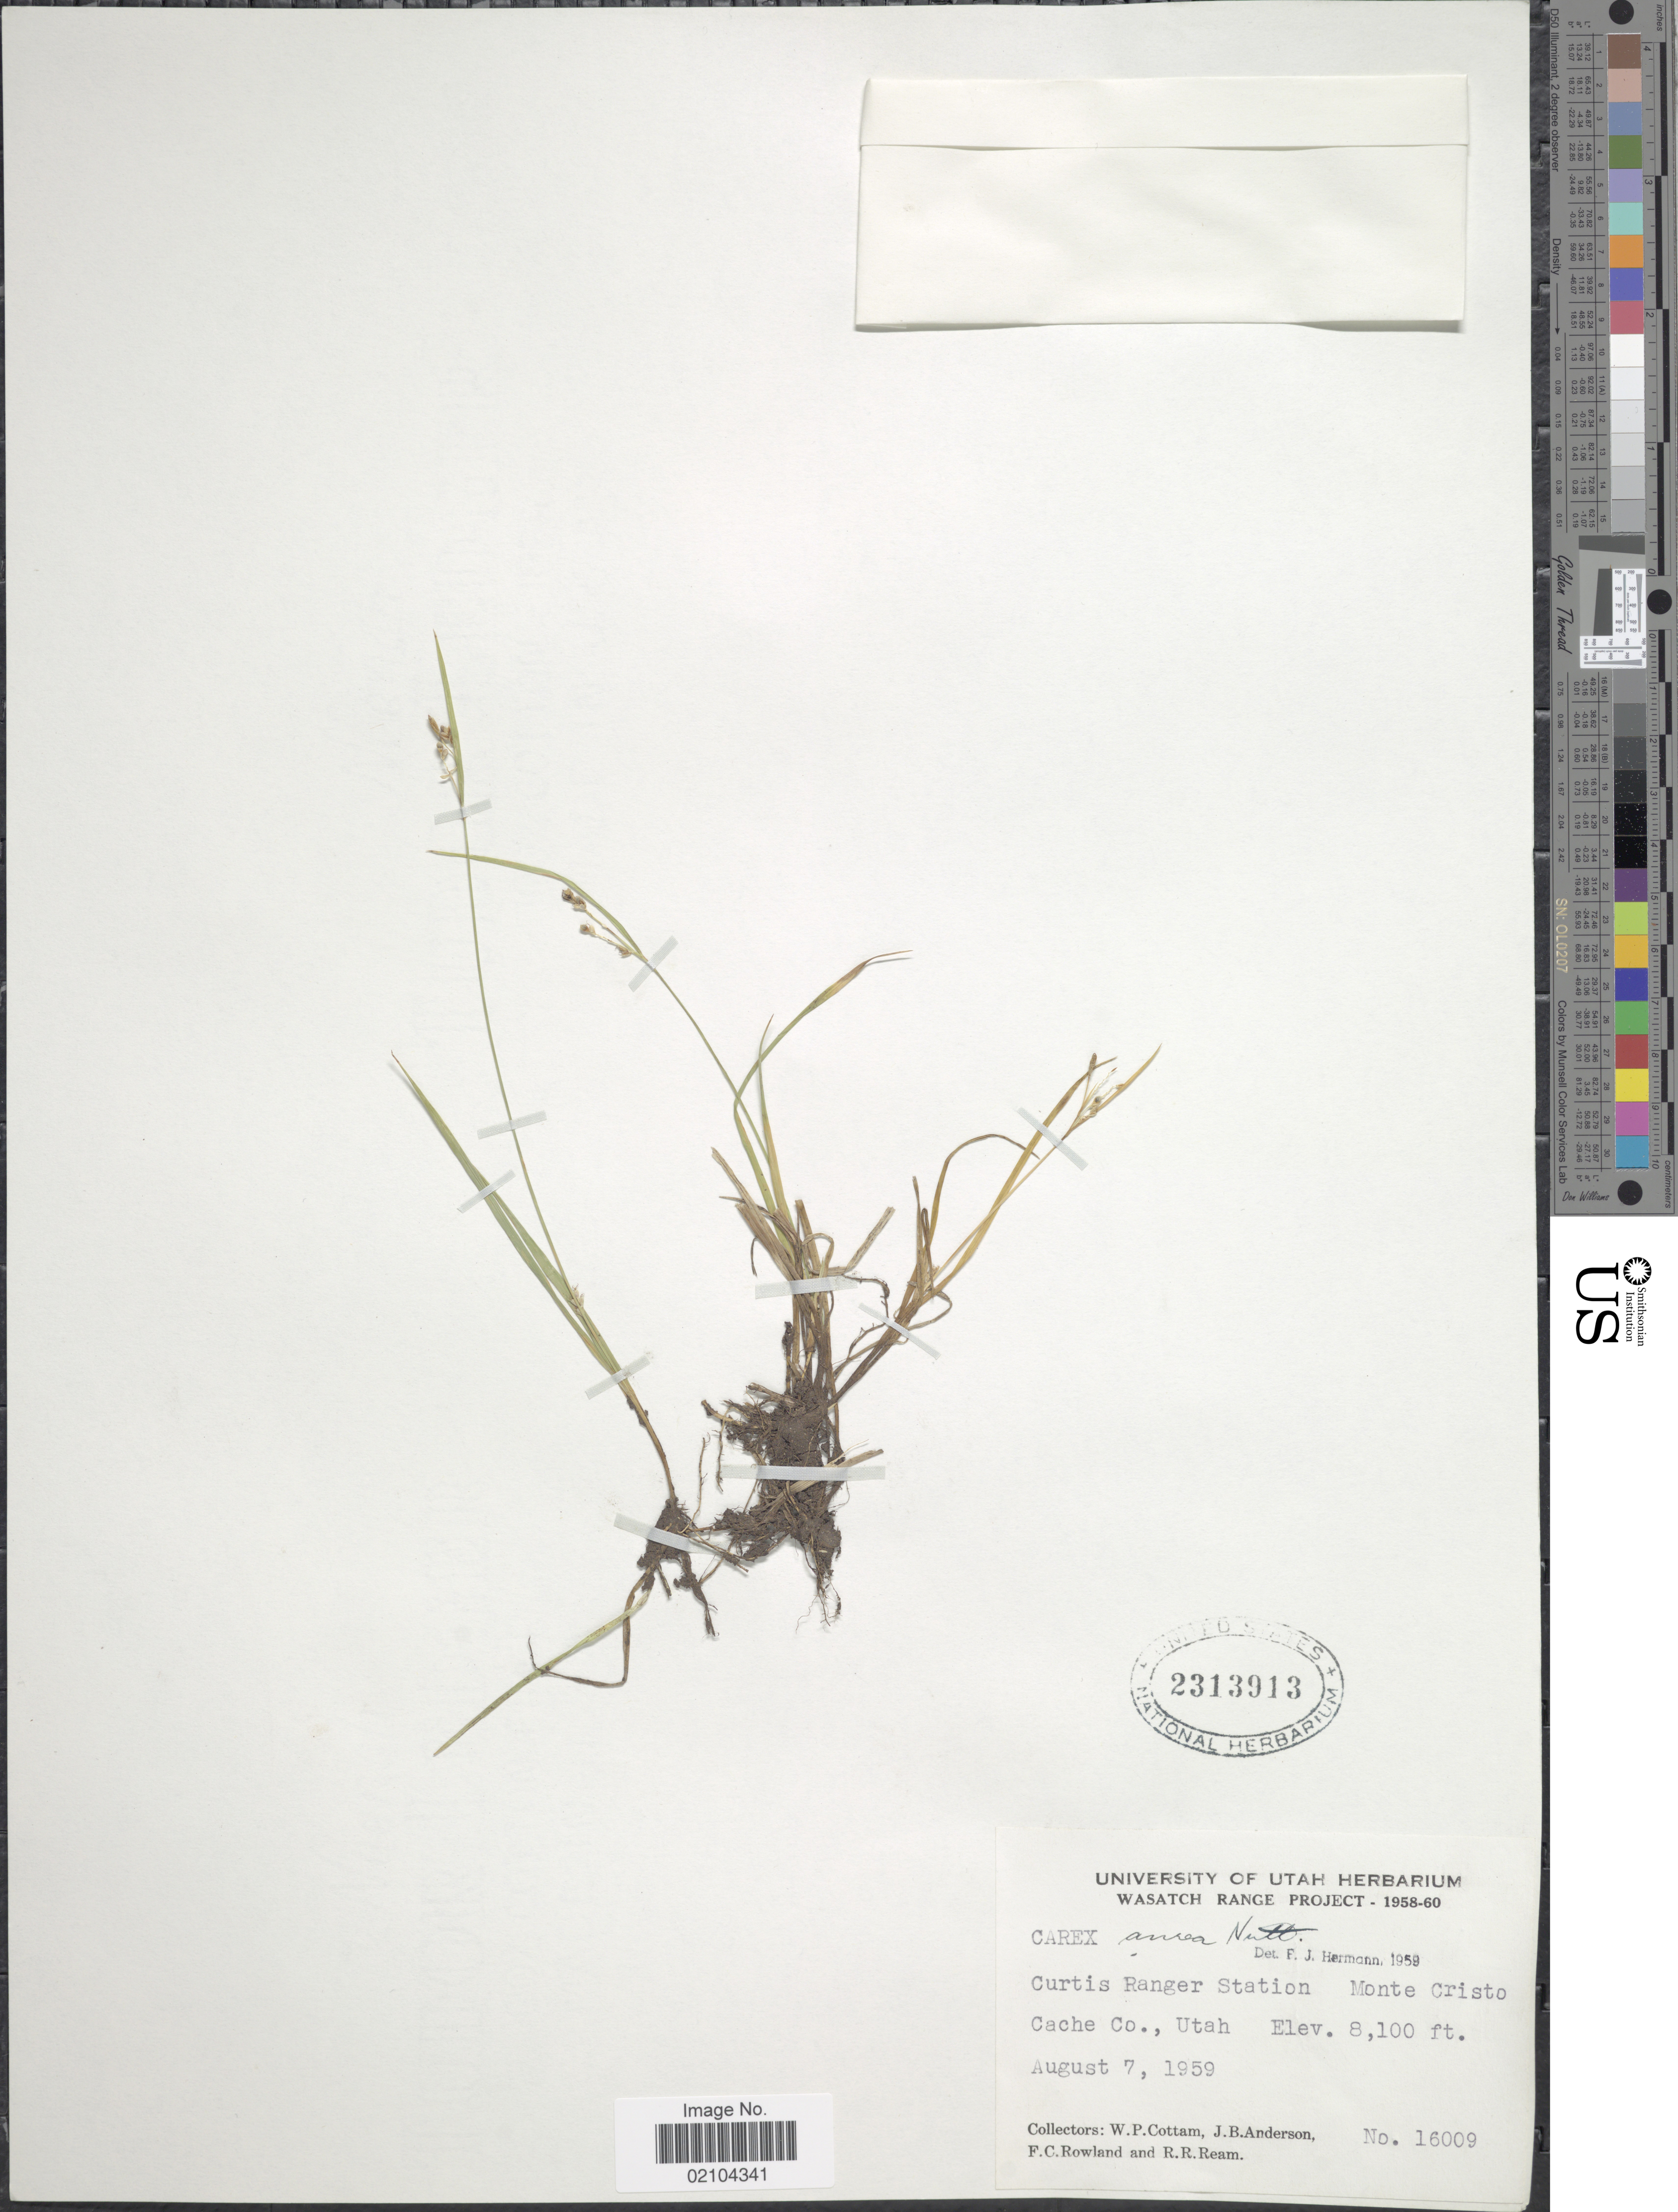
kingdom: Plantae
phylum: Tracheophyta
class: Liliopsida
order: Poales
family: Cyperaceae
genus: Carex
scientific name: Carex aurea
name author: Nutt.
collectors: W. Cottam, J. B. Anderson, F. Rowland & R. Ream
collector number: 16009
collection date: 1959-08-07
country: United States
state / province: Utah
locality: Monte Cristo Cache Co., Utah.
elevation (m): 2469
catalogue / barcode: US 2313913